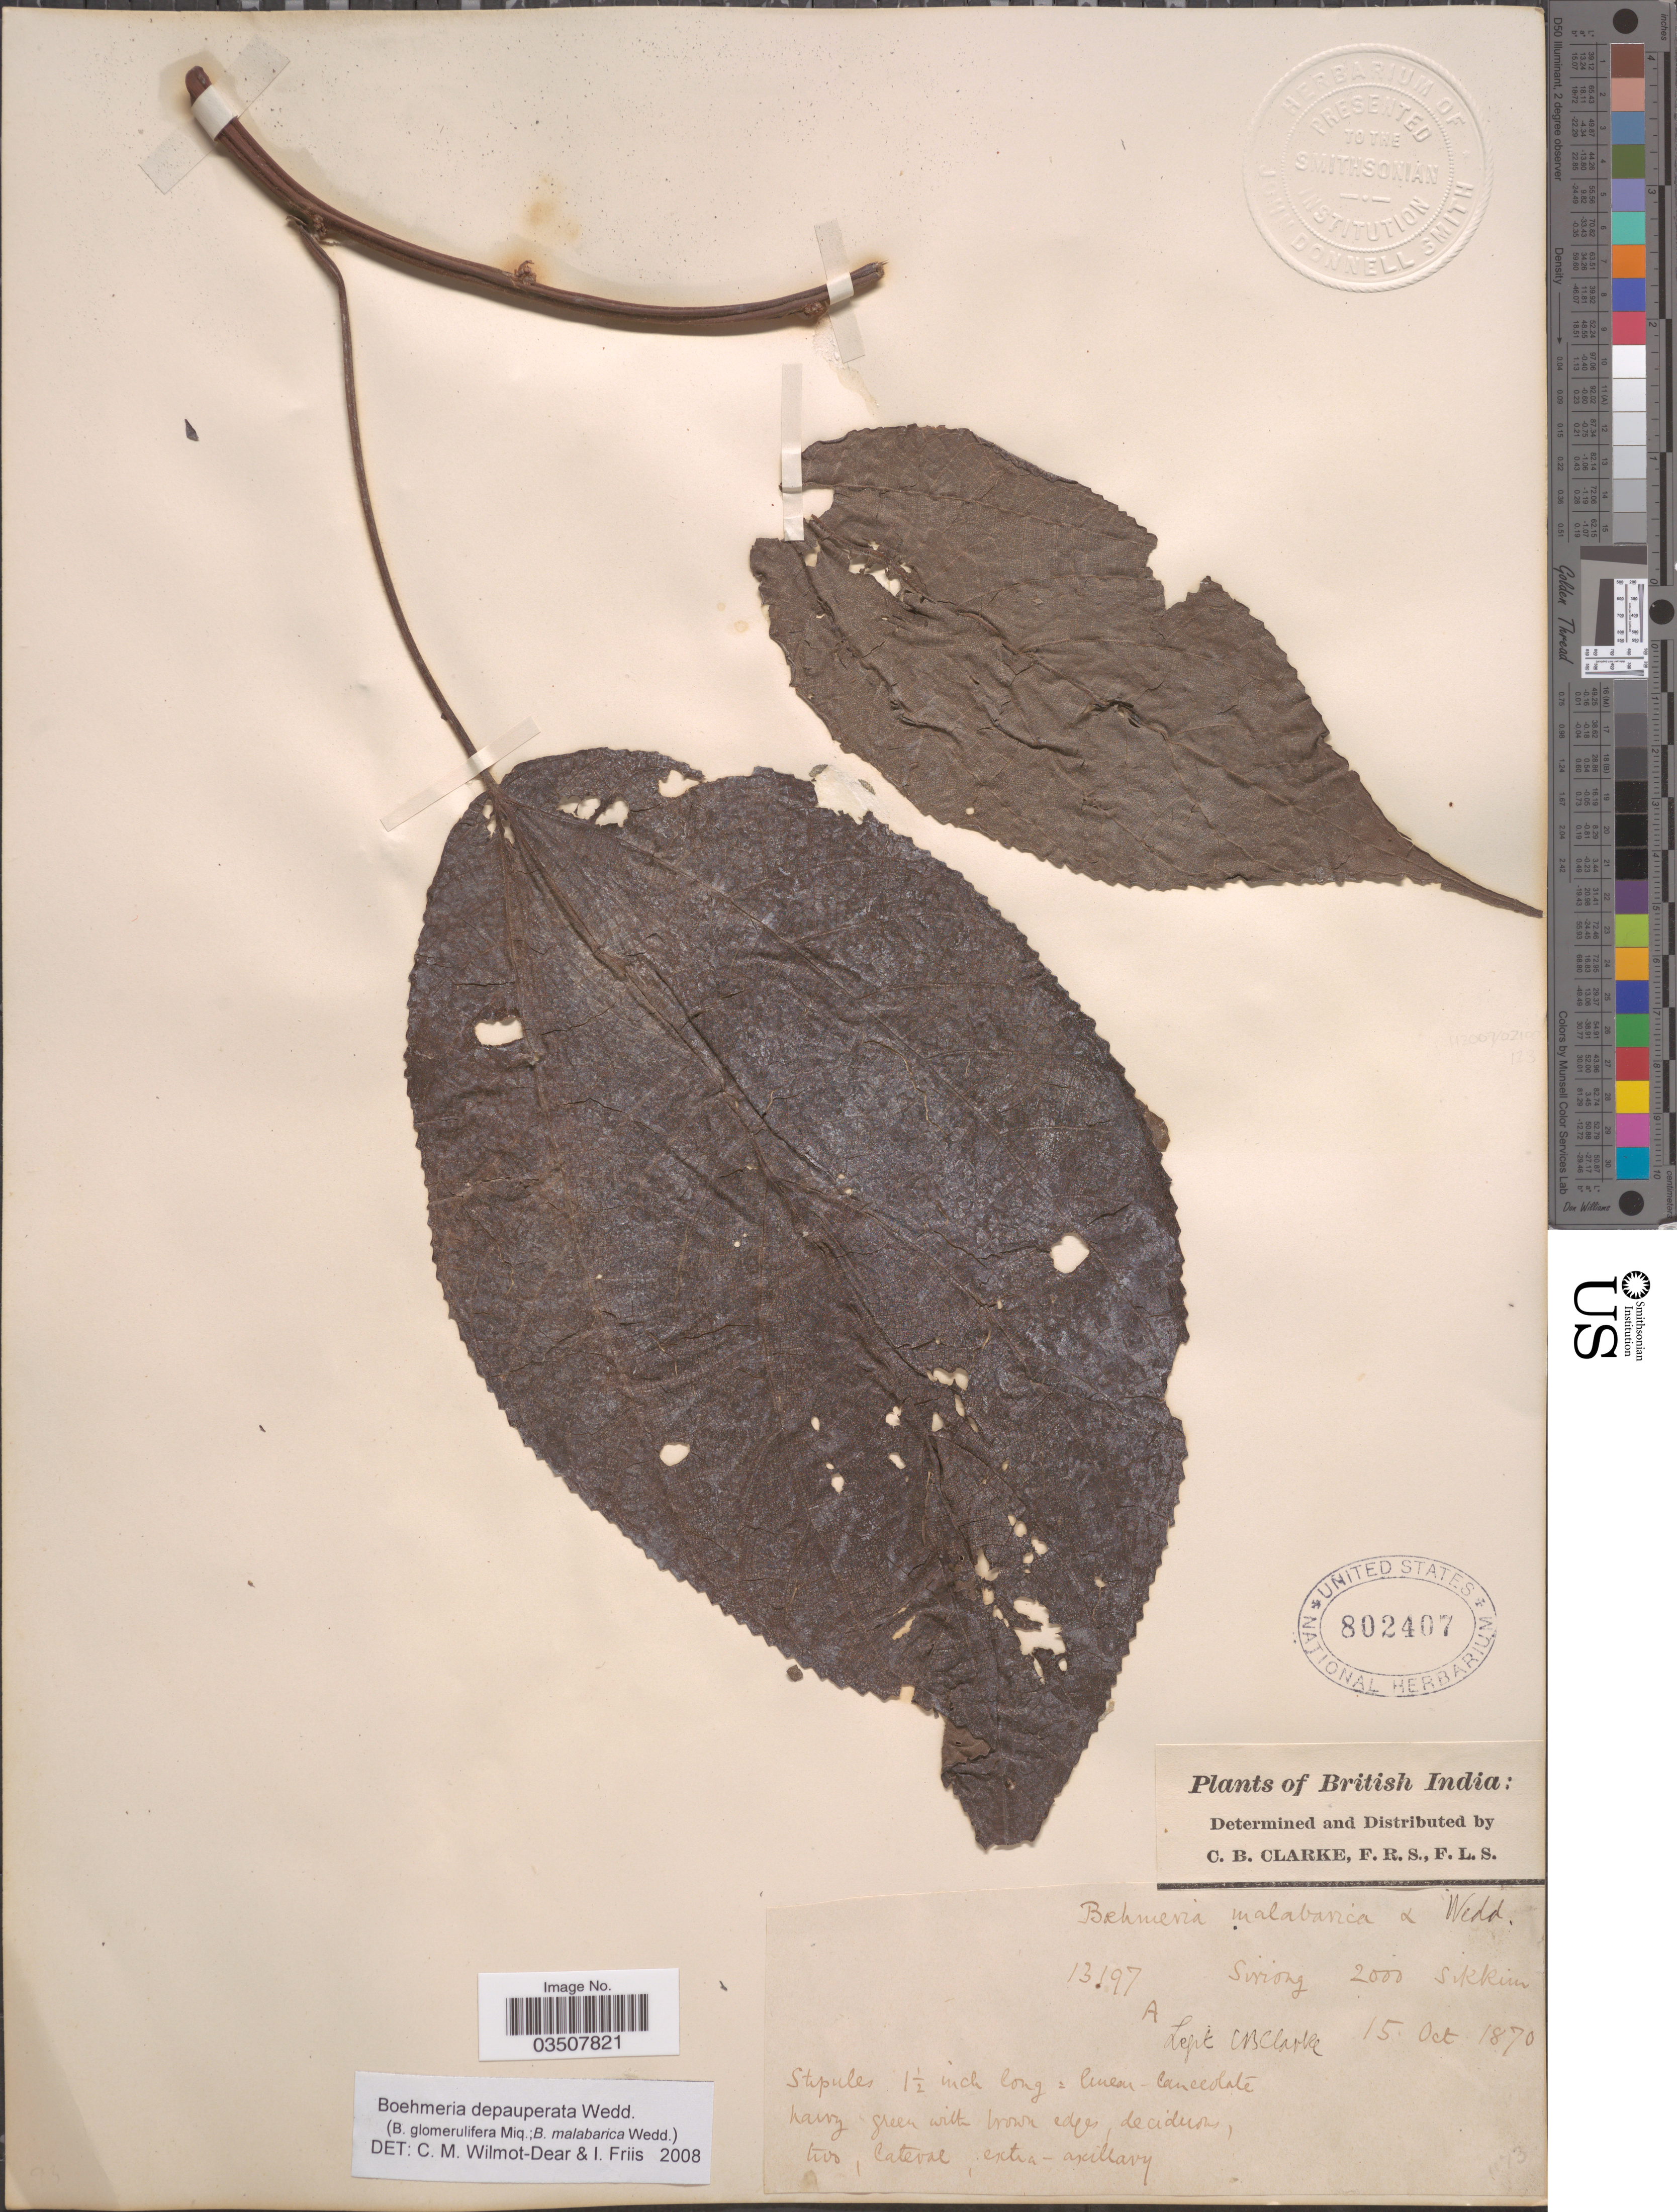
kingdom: Plantae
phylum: Tracheophyta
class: Magnoliopsida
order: Rosales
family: Urticaceae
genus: Boehmeria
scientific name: Boehmeria depauperata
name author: Wedd.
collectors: C. B. Clarke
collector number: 13197A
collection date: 1870-10-15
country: India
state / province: Sikkim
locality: British India. Sinong.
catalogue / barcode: US 802407